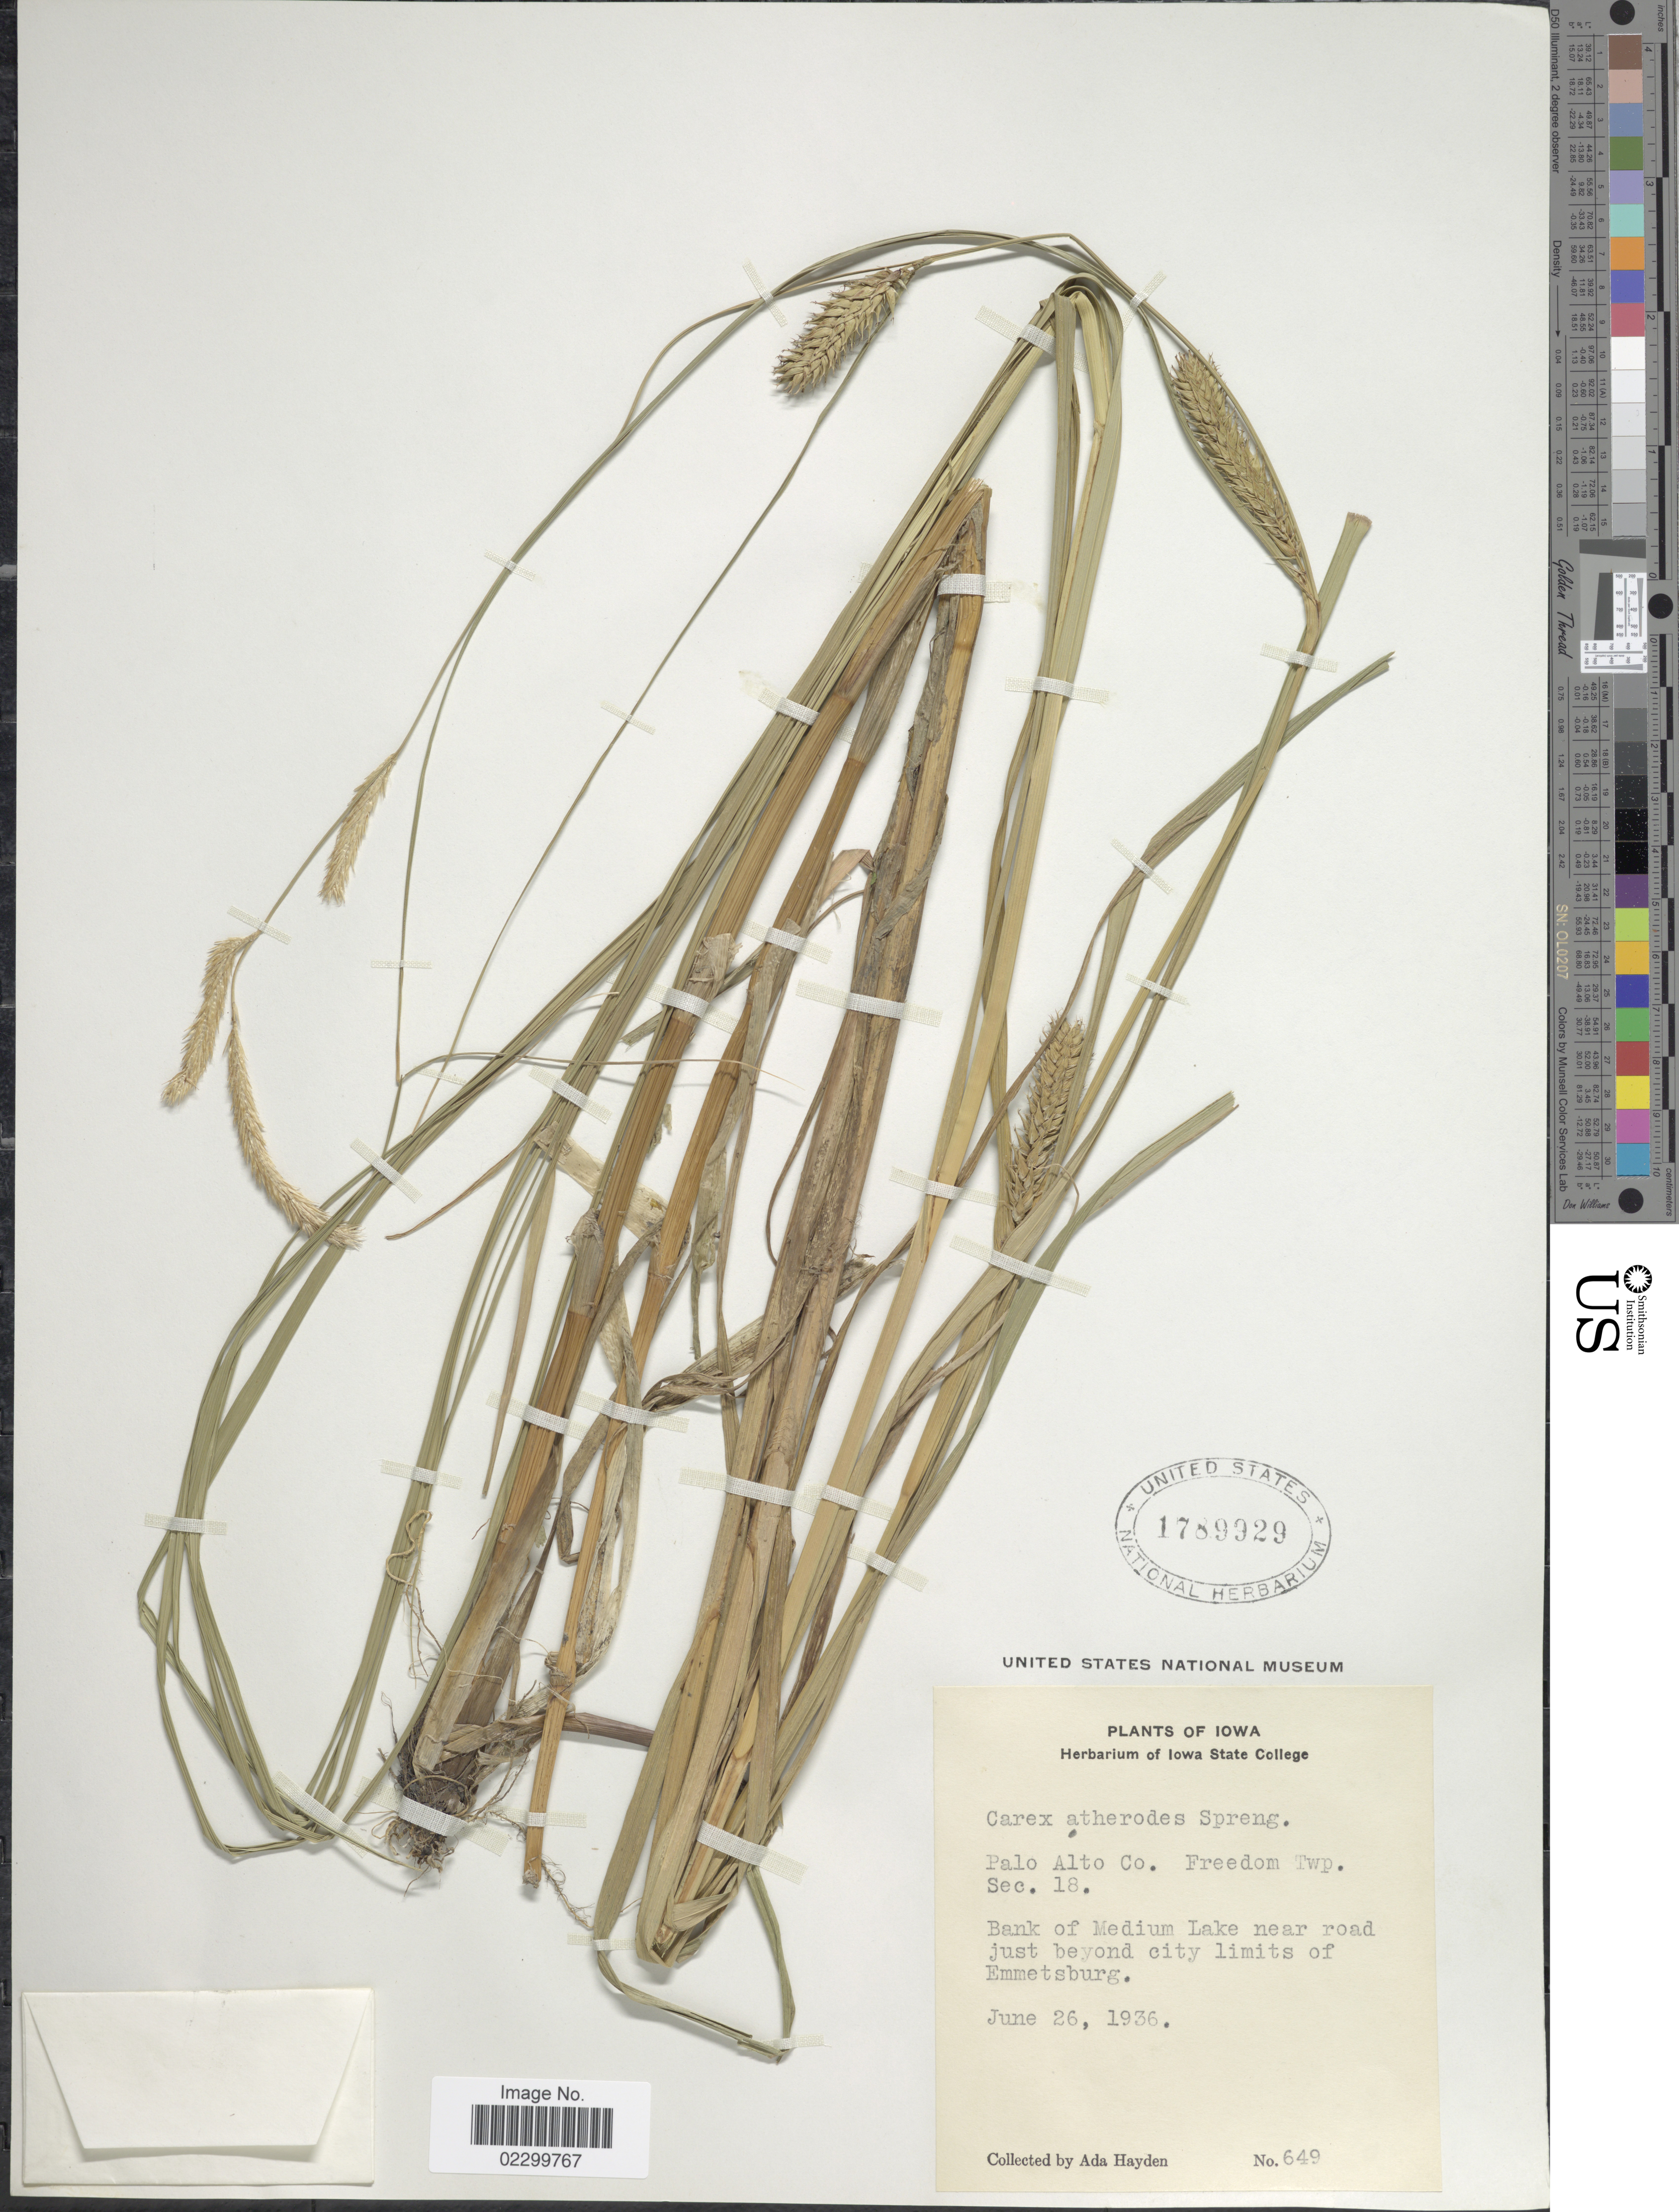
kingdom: Plantae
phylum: Tracheophyta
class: Liliopsida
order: Poales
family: Cyperaceae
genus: Carex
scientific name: Carex atherodes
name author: Spreng.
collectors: Ada Hayden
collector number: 649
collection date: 1936-06-26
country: United States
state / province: Iowa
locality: Palo Alto Co., Freedom Twp., Sec. 18, bank of Medium Lake near road just beyond city limits of Emmetsburg.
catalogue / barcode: US 1789929